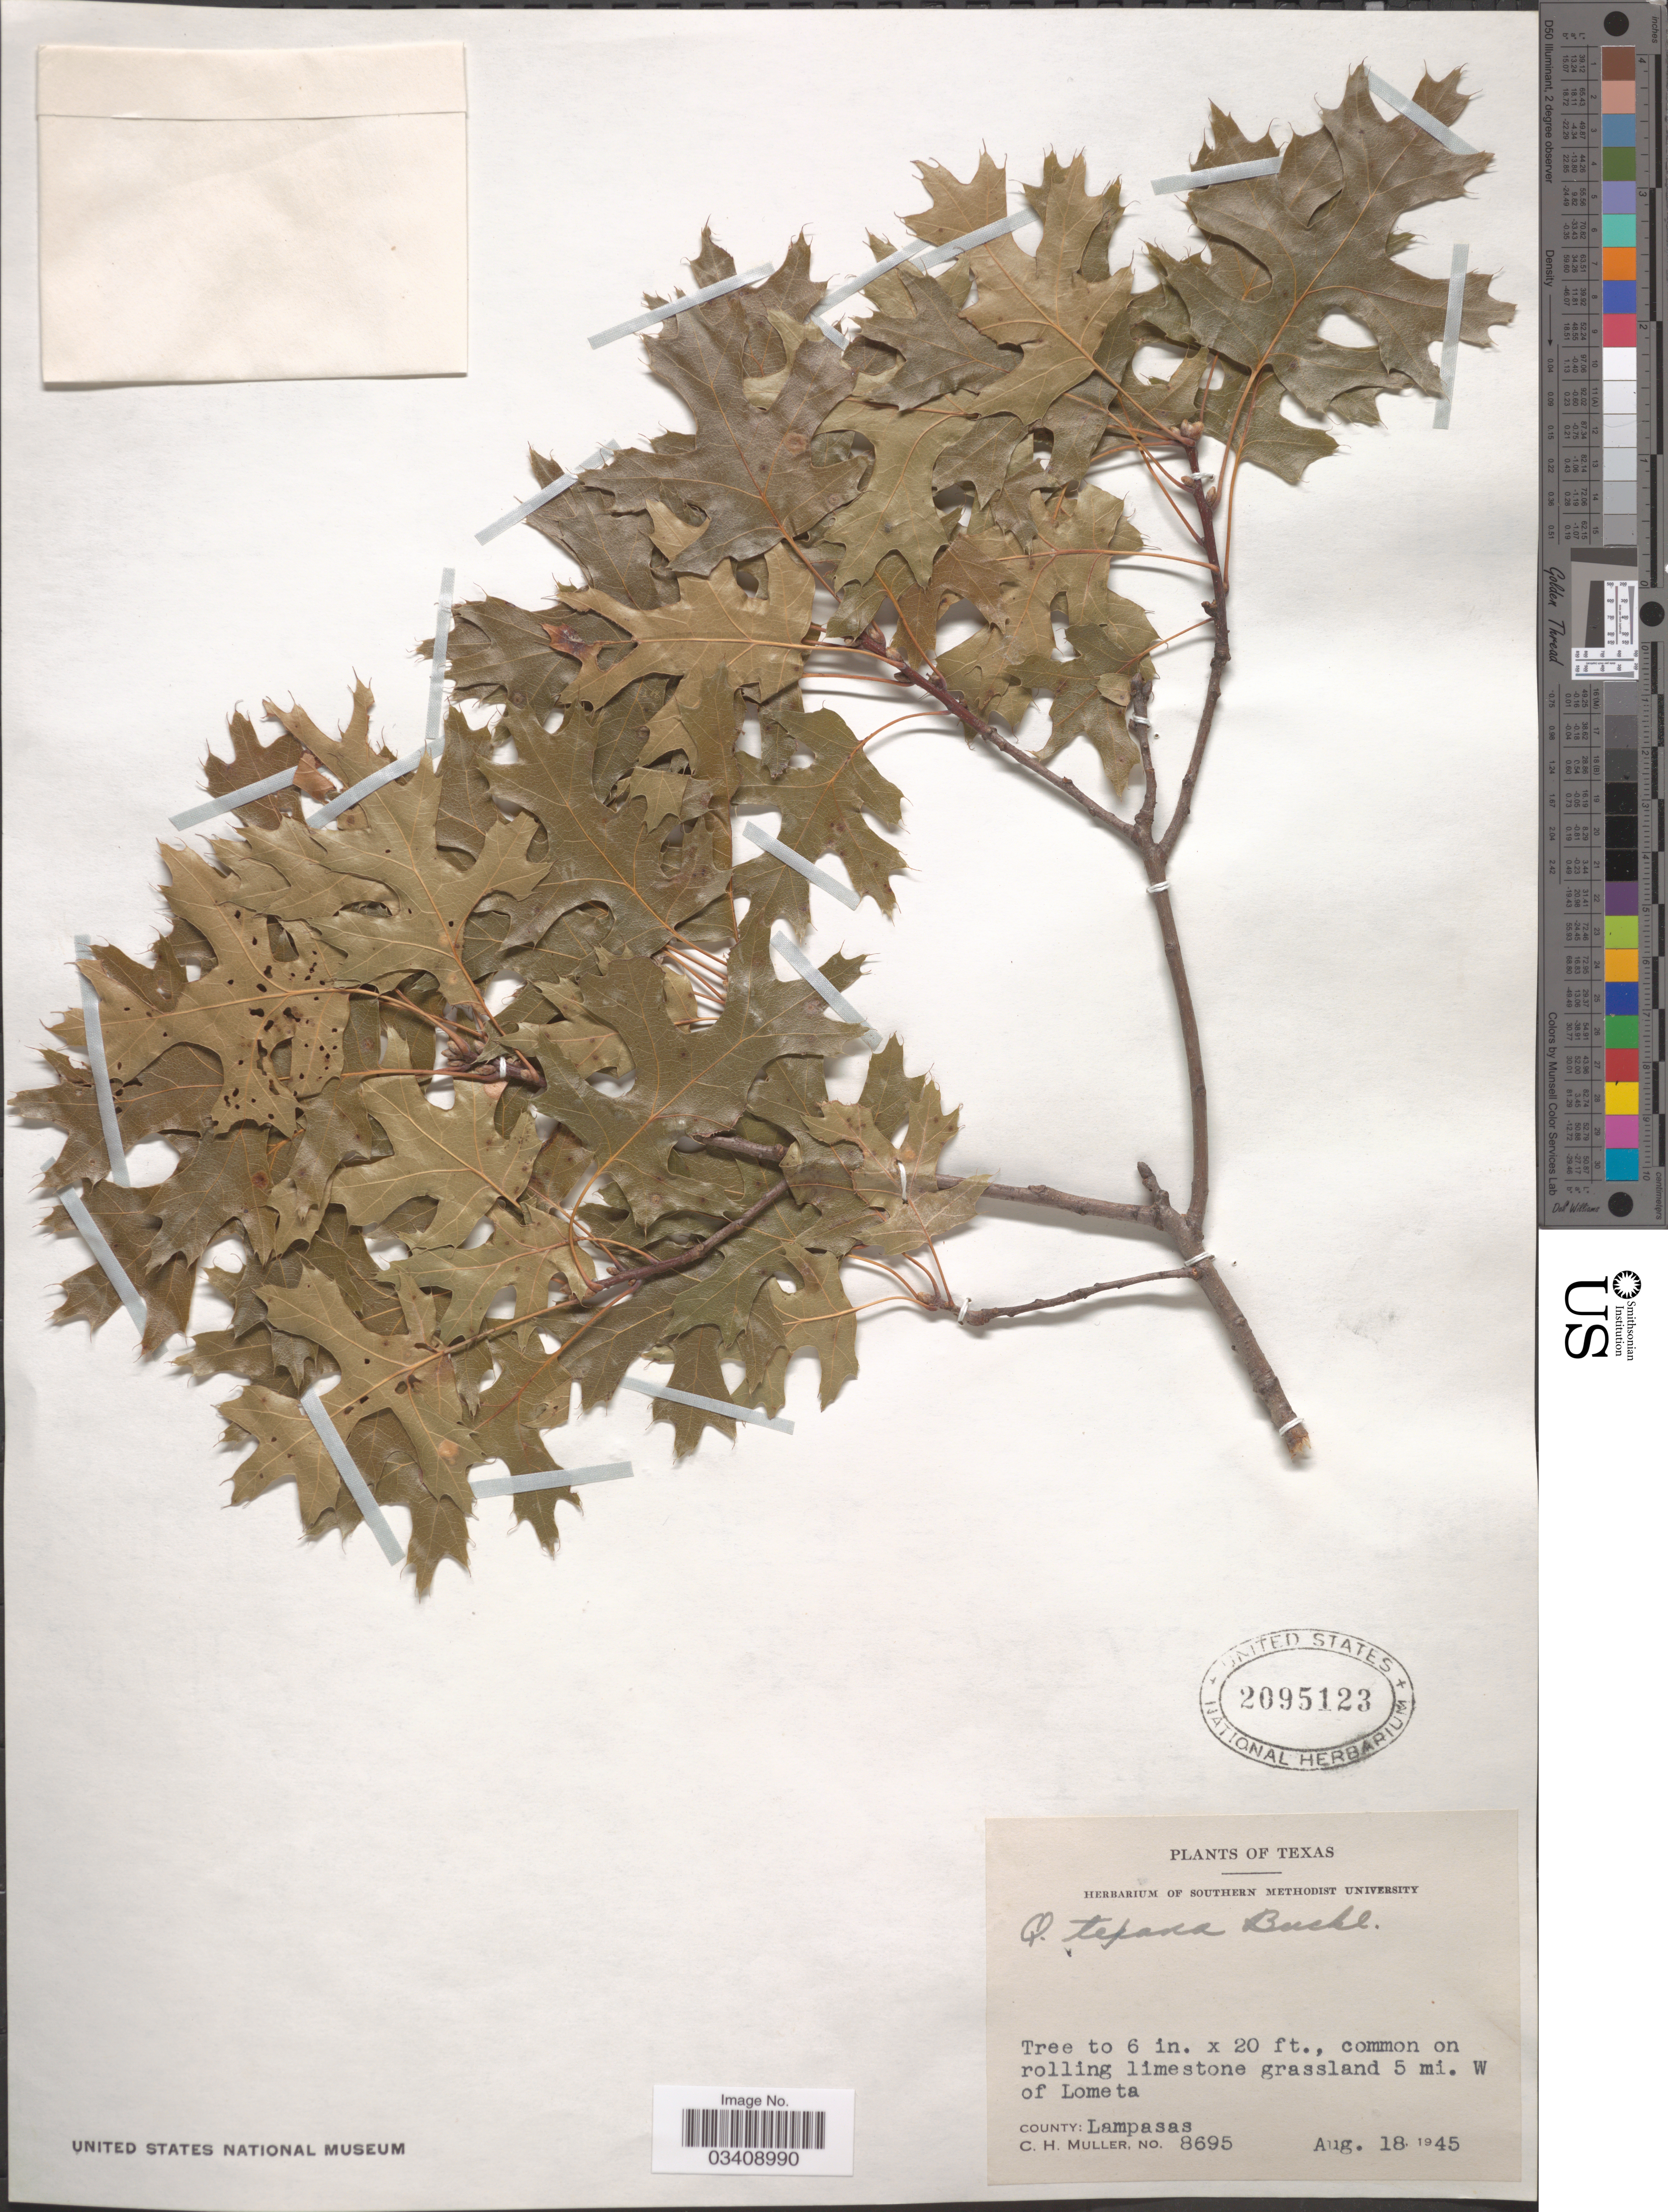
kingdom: Plantae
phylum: Tracheophyta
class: Magnoliopsida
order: Fagales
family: Fagaceae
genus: Quercus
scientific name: Quercus texana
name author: Buckley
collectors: C. H. Mueller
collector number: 8695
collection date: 1945-08-18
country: United States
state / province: Texas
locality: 5 mi. W of Lometa. County: Lampasas.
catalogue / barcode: US 2095123